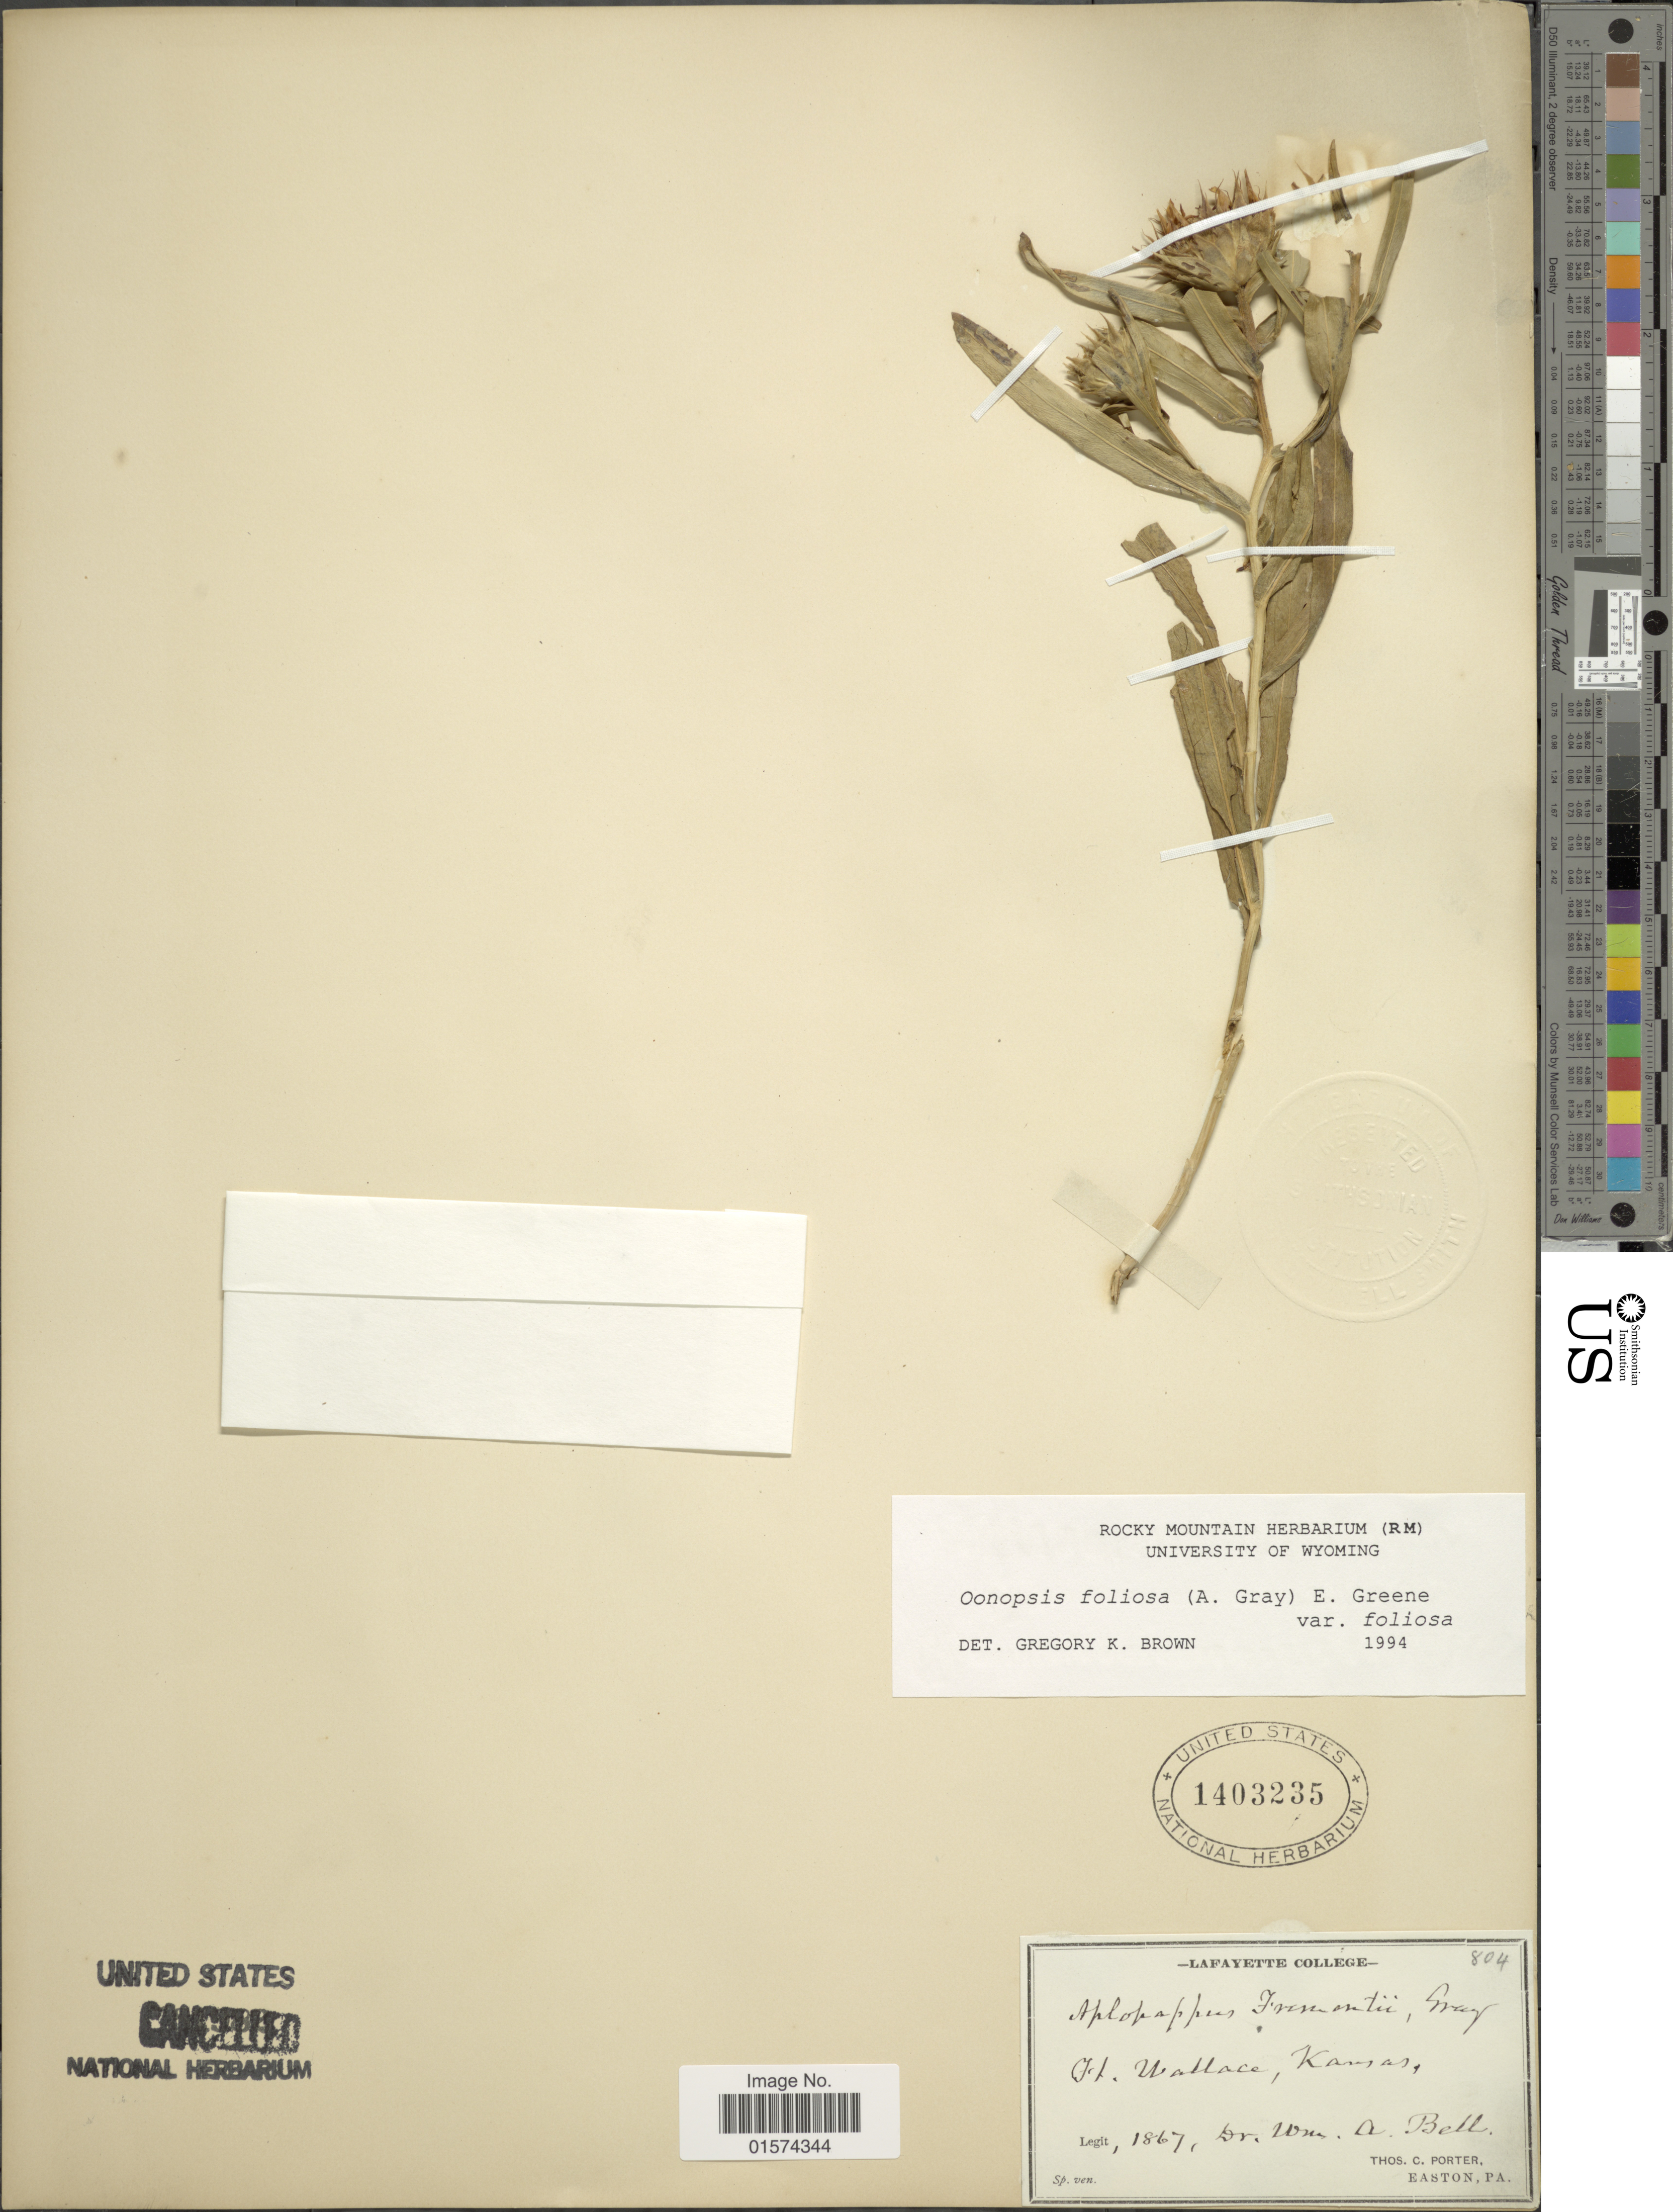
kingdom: Plantae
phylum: Tracheophyta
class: Magnoliopsida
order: Asterales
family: Asteraceae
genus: Oonopsis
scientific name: Oonopsis foliosa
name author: Greene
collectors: W. Bell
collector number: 804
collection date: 1867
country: United States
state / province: Kansas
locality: Ft. Wallace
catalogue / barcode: US 1403235